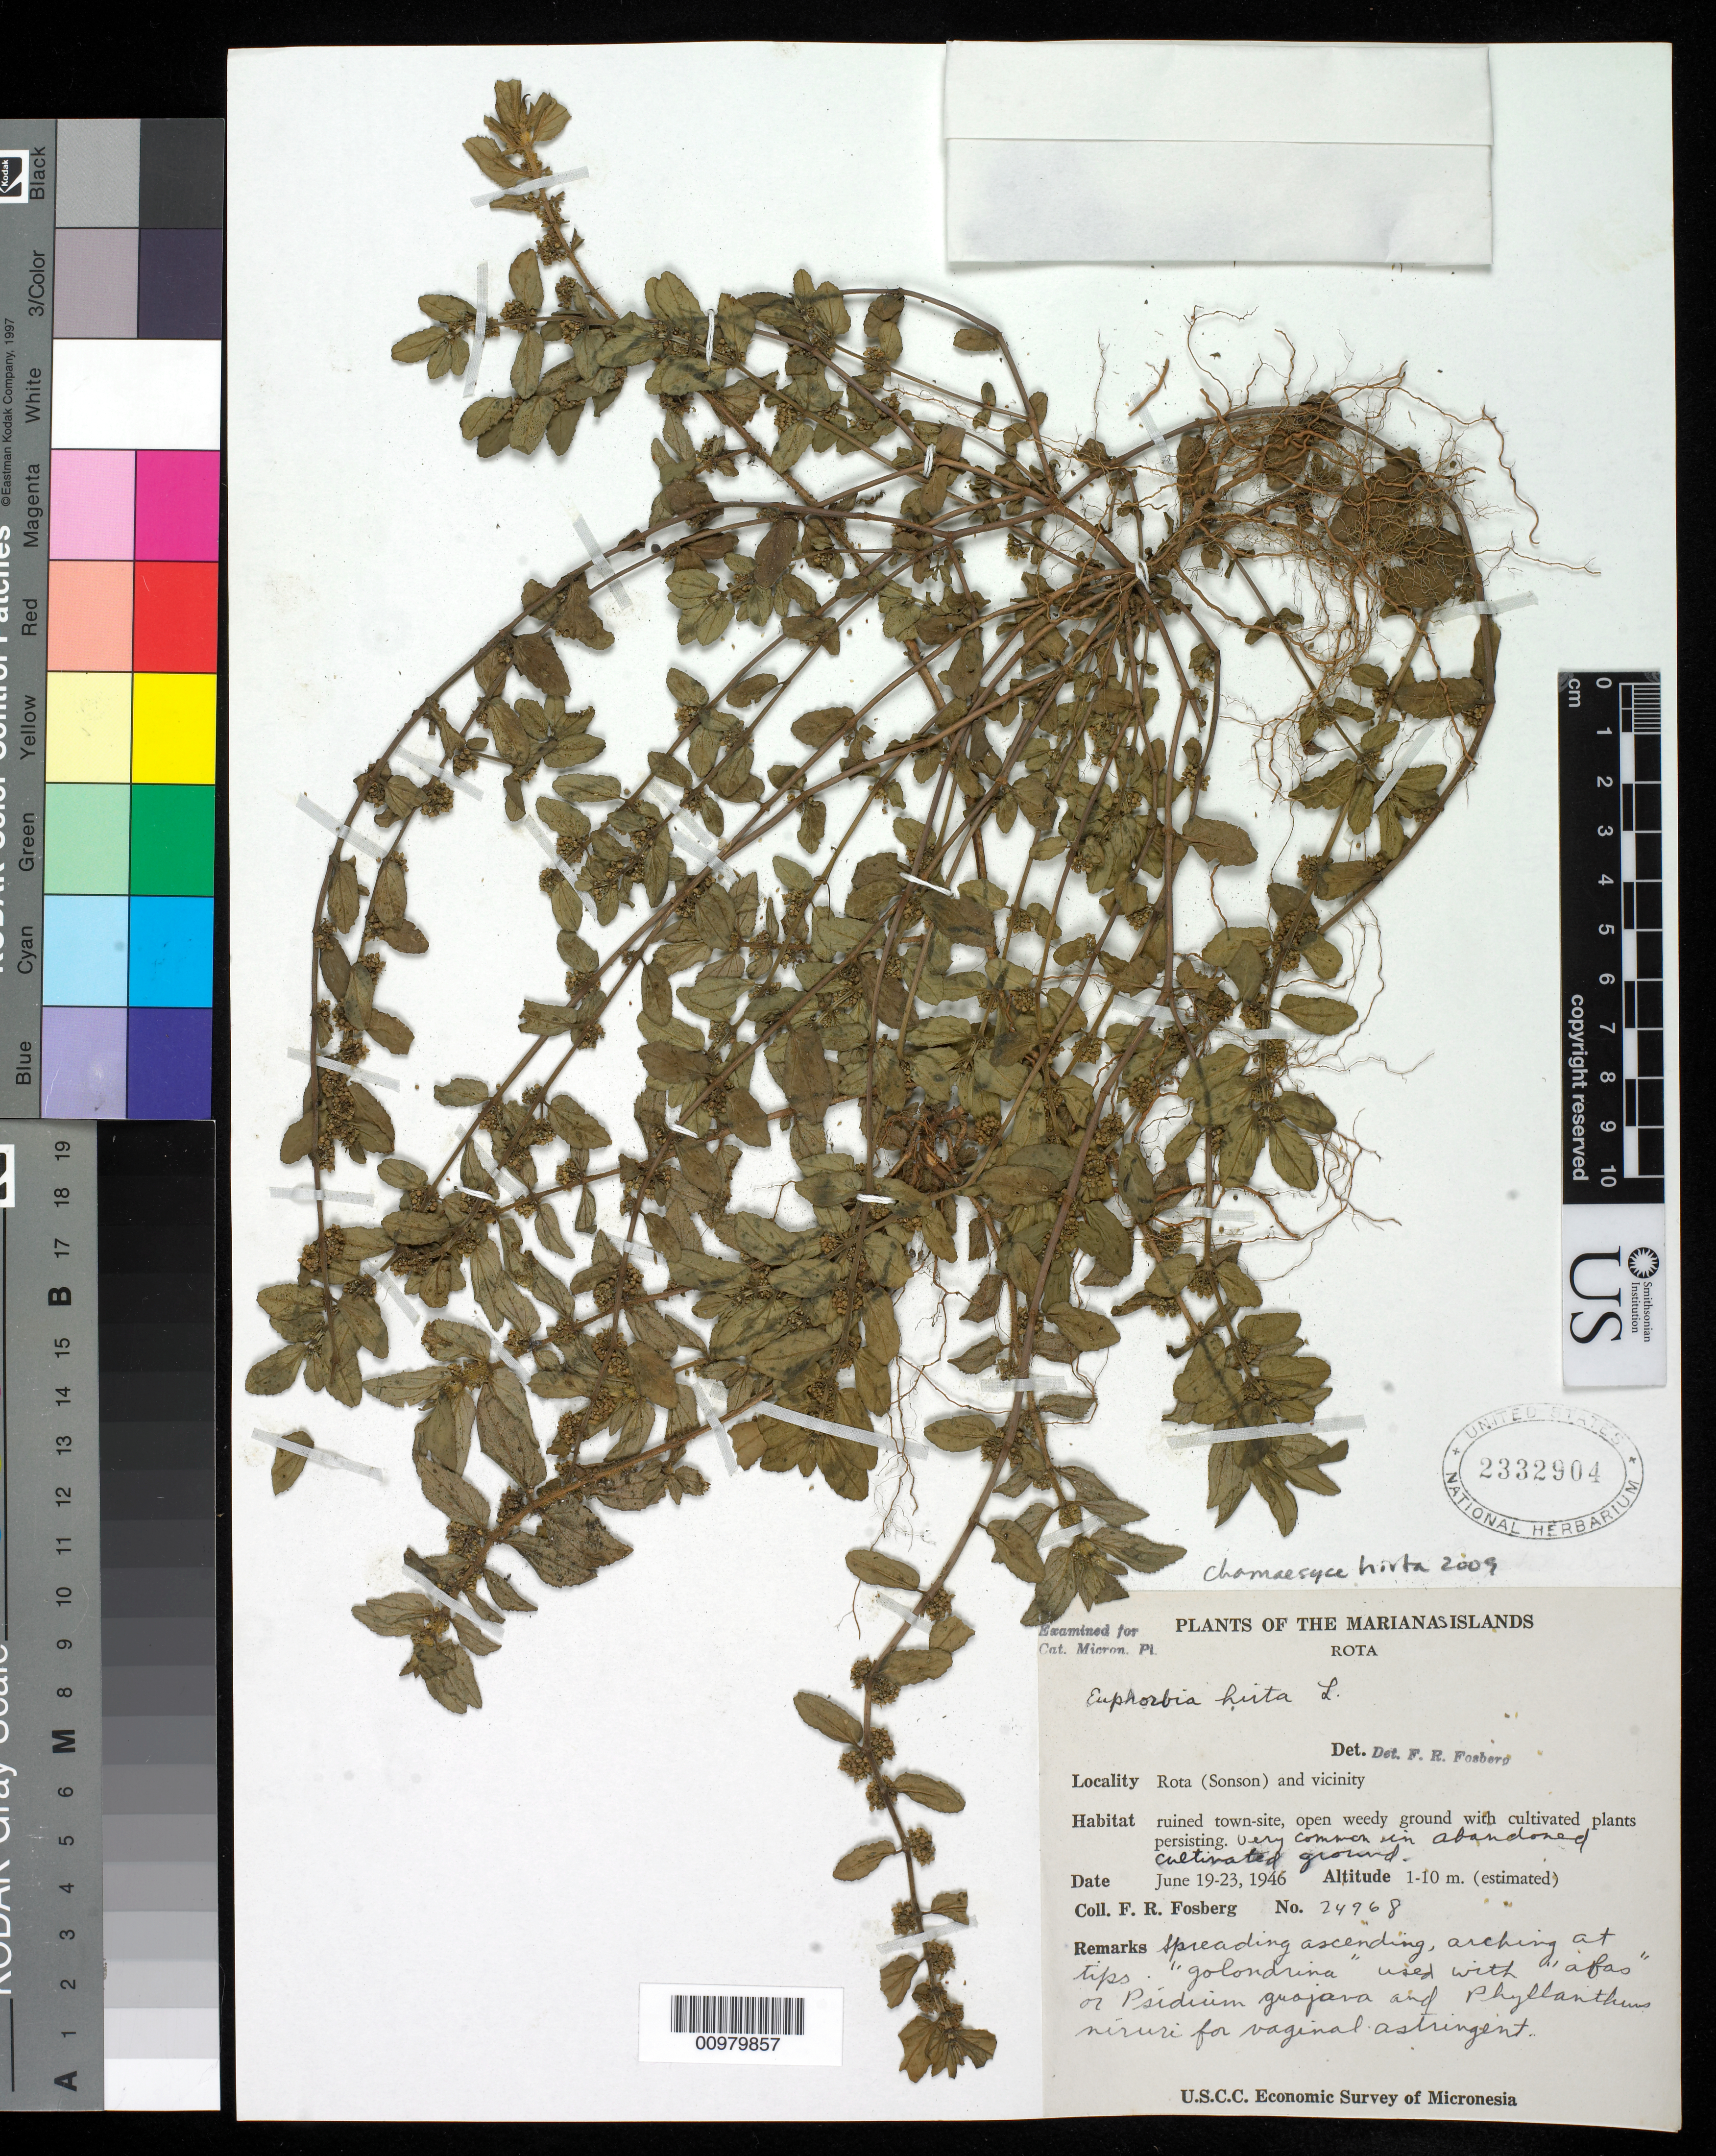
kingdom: Plantae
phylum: Tracheophyta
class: Magnoliopsida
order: Malpighiales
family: Euphorbiaceae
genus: Euphorbia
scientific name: Euphorbia hirta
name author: L.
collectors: F. R. Fosberg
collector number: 24968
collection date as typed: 19 Jun 1946 to 23 Jun 1946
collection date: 1946-06-19/1946-06-23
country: Northern Mariana Islands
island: Rota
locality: Marianas Islands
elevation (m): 1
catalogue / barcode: US 2332904